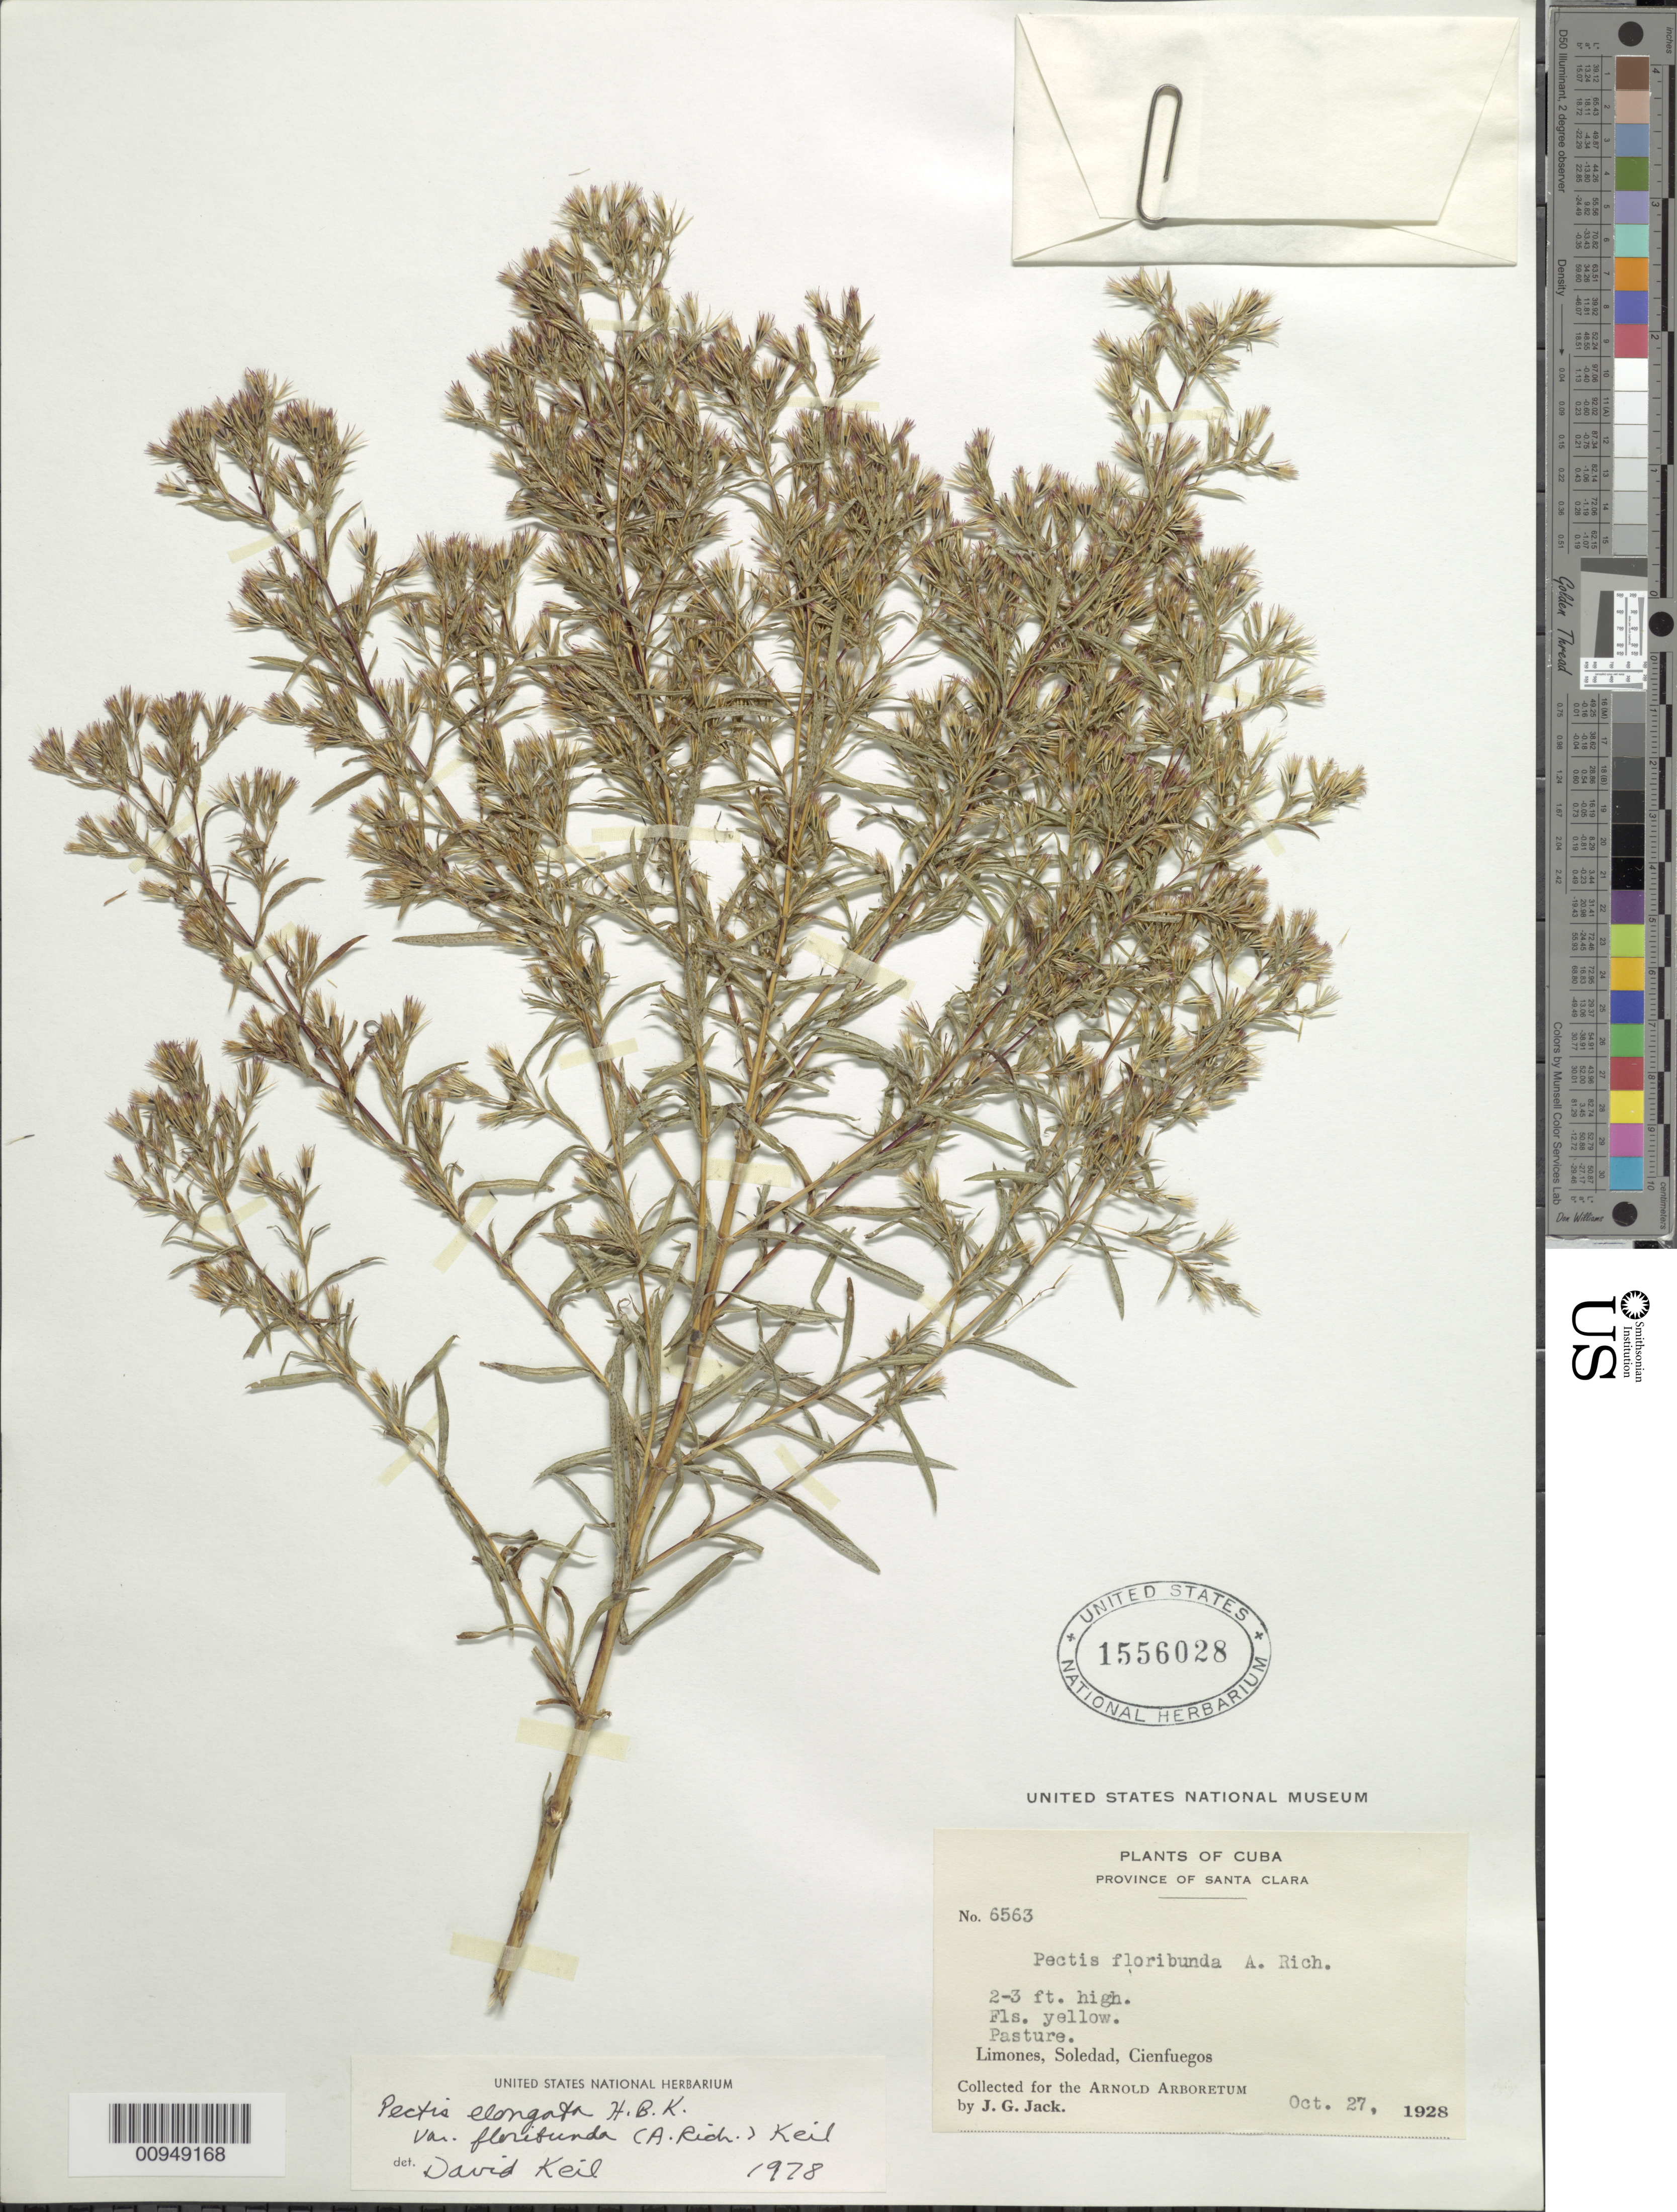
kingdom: Plantae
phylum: Tracheophyta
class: Magnoliopsida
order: Asterales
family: Asteraceae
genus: Pectis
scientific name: Pectis elongata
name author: Kunth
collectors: J. G. Jack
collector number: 6563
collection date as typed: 27 Oct 1928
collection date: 1928-10-27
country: Cuba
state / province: Cienfuegos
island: Cuba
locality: Limones, Soledad, Cienfuegos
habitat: Pasture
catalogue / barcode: US 1556028